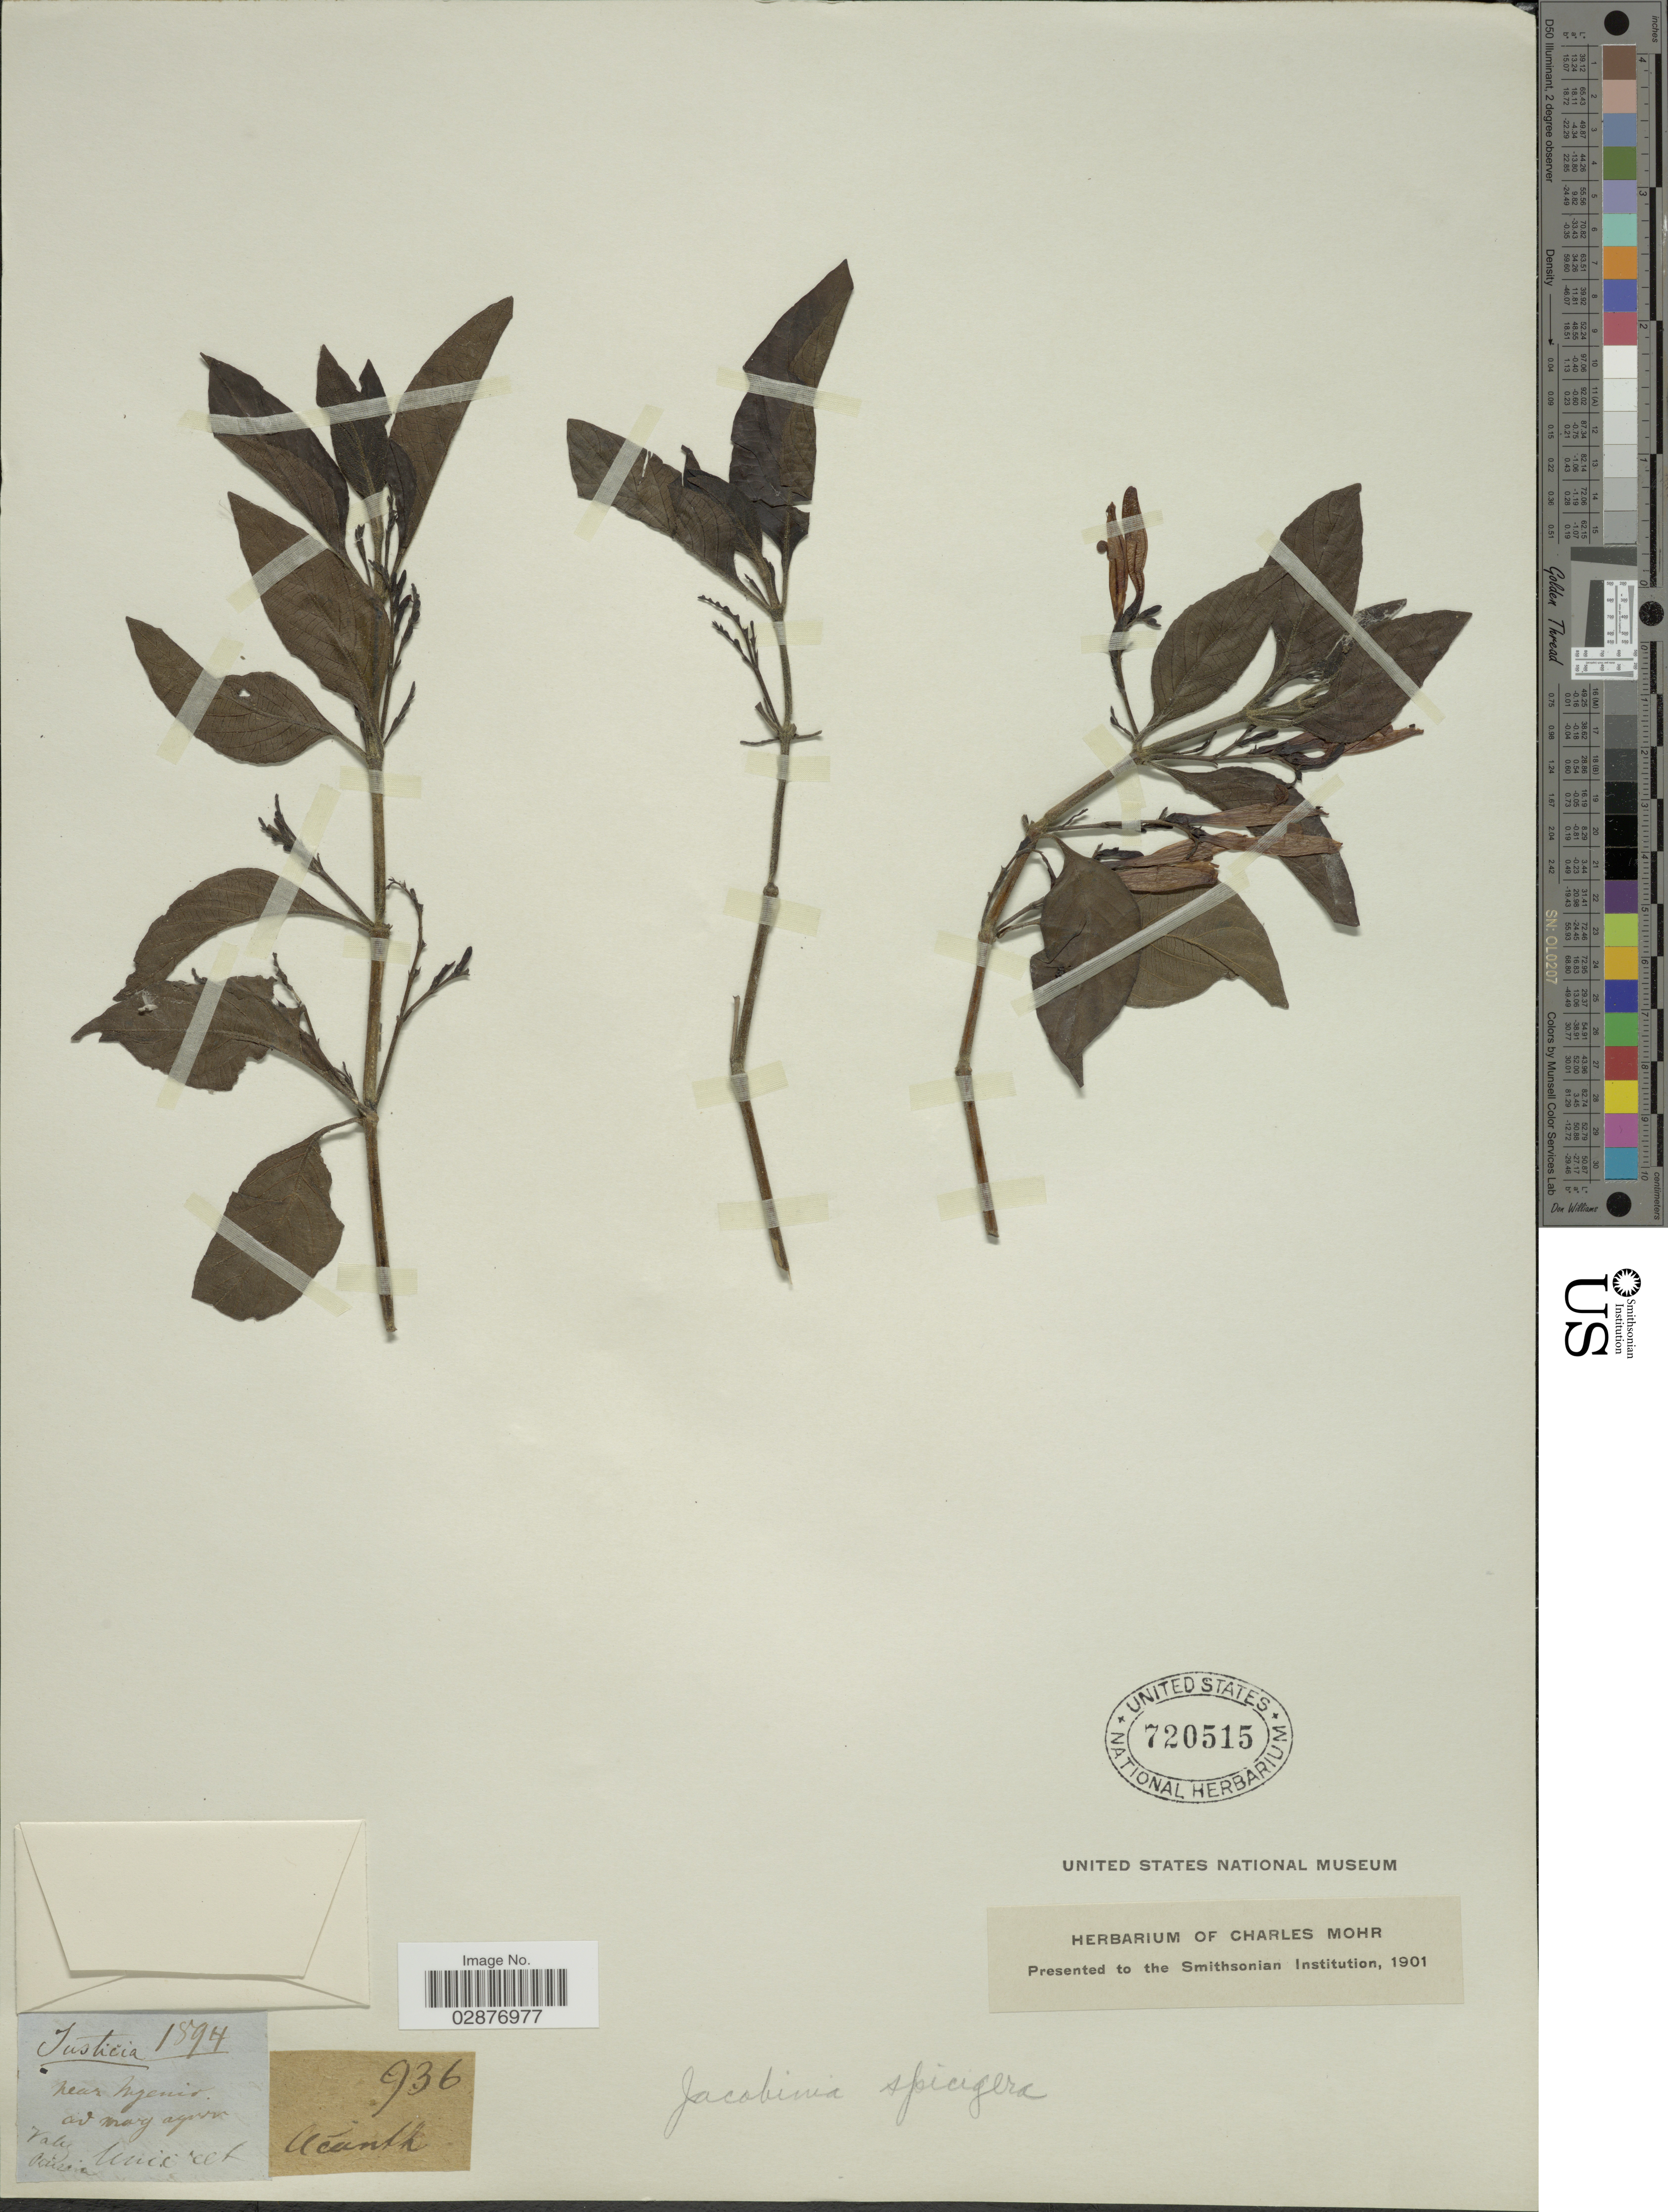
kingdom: Plantae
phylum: Tracheophyta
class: Magnoliopsida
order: Lamiales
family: Acanthaceae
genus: Justicia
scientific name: Justicia spicigera 'Sidicaro'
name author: Schltdl.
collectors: ex herb. Charles Mohr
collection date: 1894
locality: Near Nyenio ad marg agriv. Vale Paisana. [interpreted]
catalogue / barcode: US 720515